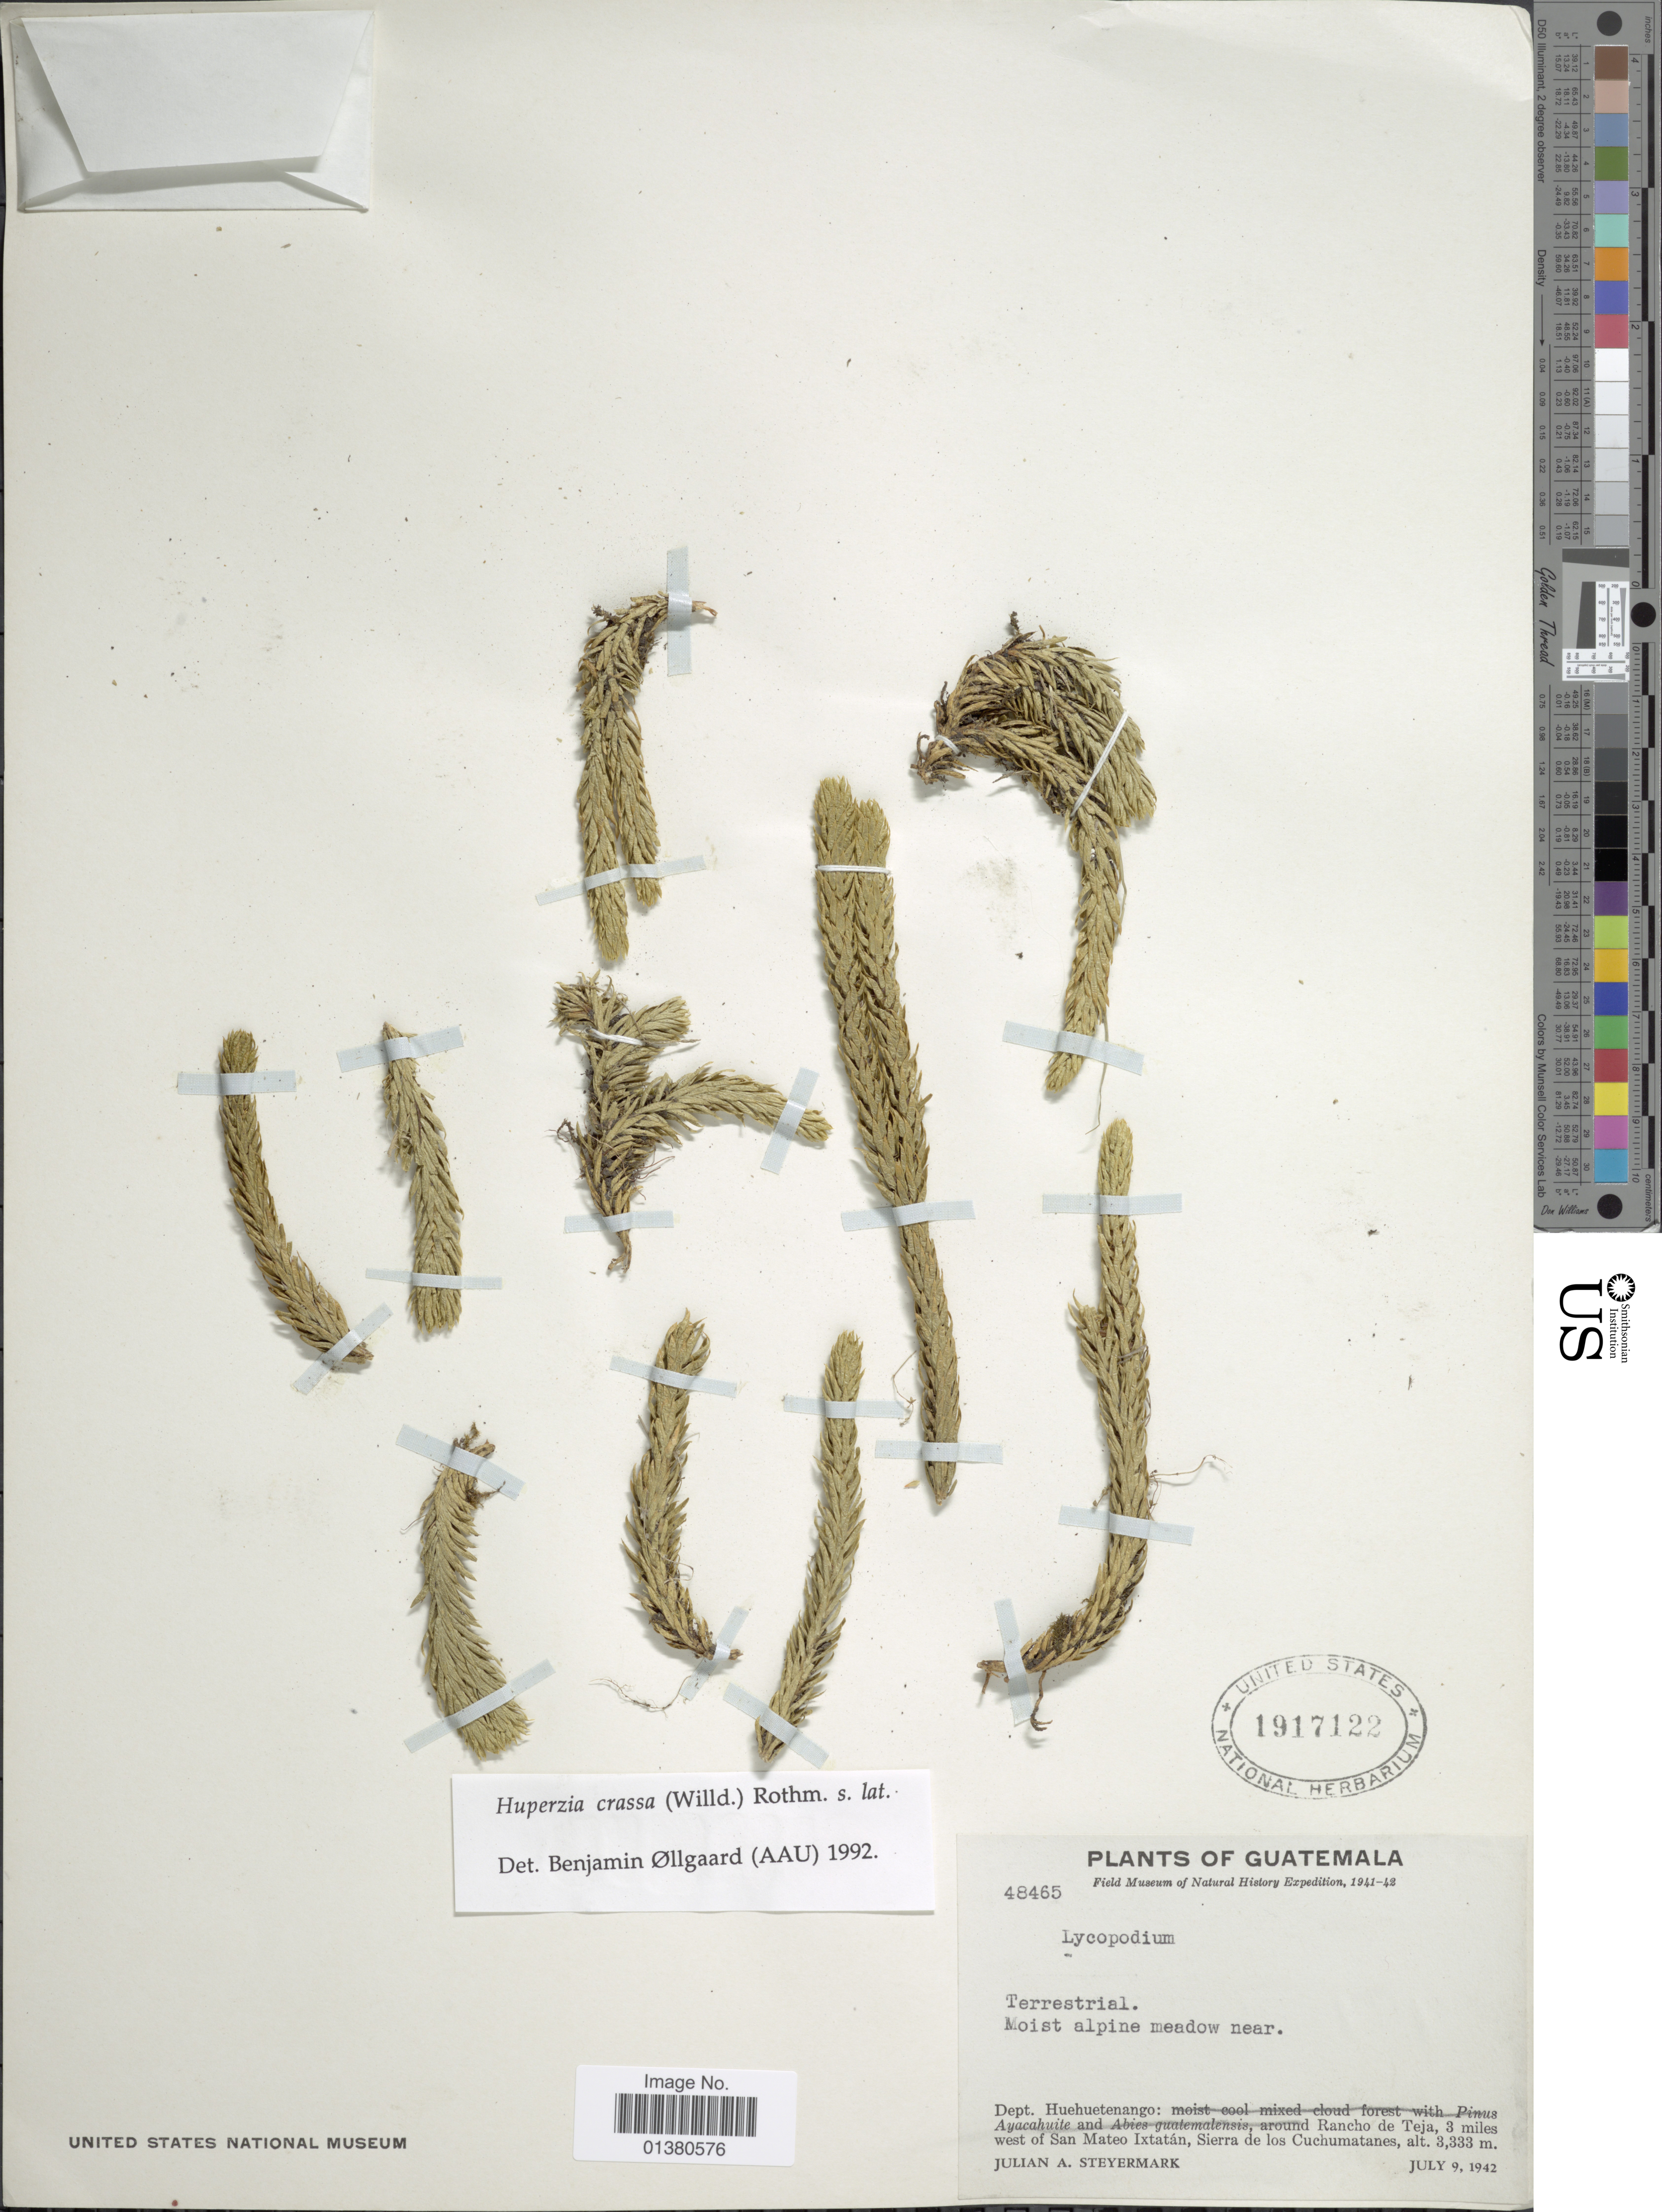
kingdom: Plantae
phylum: Tracheophyta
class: Lycopodiopsida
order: Lycopodiales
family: Lycopodiaceae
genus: Phlegmariurus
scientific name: Phlegmariurus crassus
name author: (Humb. & Bonpl. ex Willd.) B. Øllg.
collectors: J. Steyermark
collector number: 48465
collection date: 1942-07-09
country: Guatemala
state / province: Huehuetenango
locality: Ept. Huehuetenango: rancho de Teja, 3 miles west of San Mateo Ixtatán,Sierra de los Cuchumatanes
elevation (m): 3333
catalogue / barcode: US 1917122